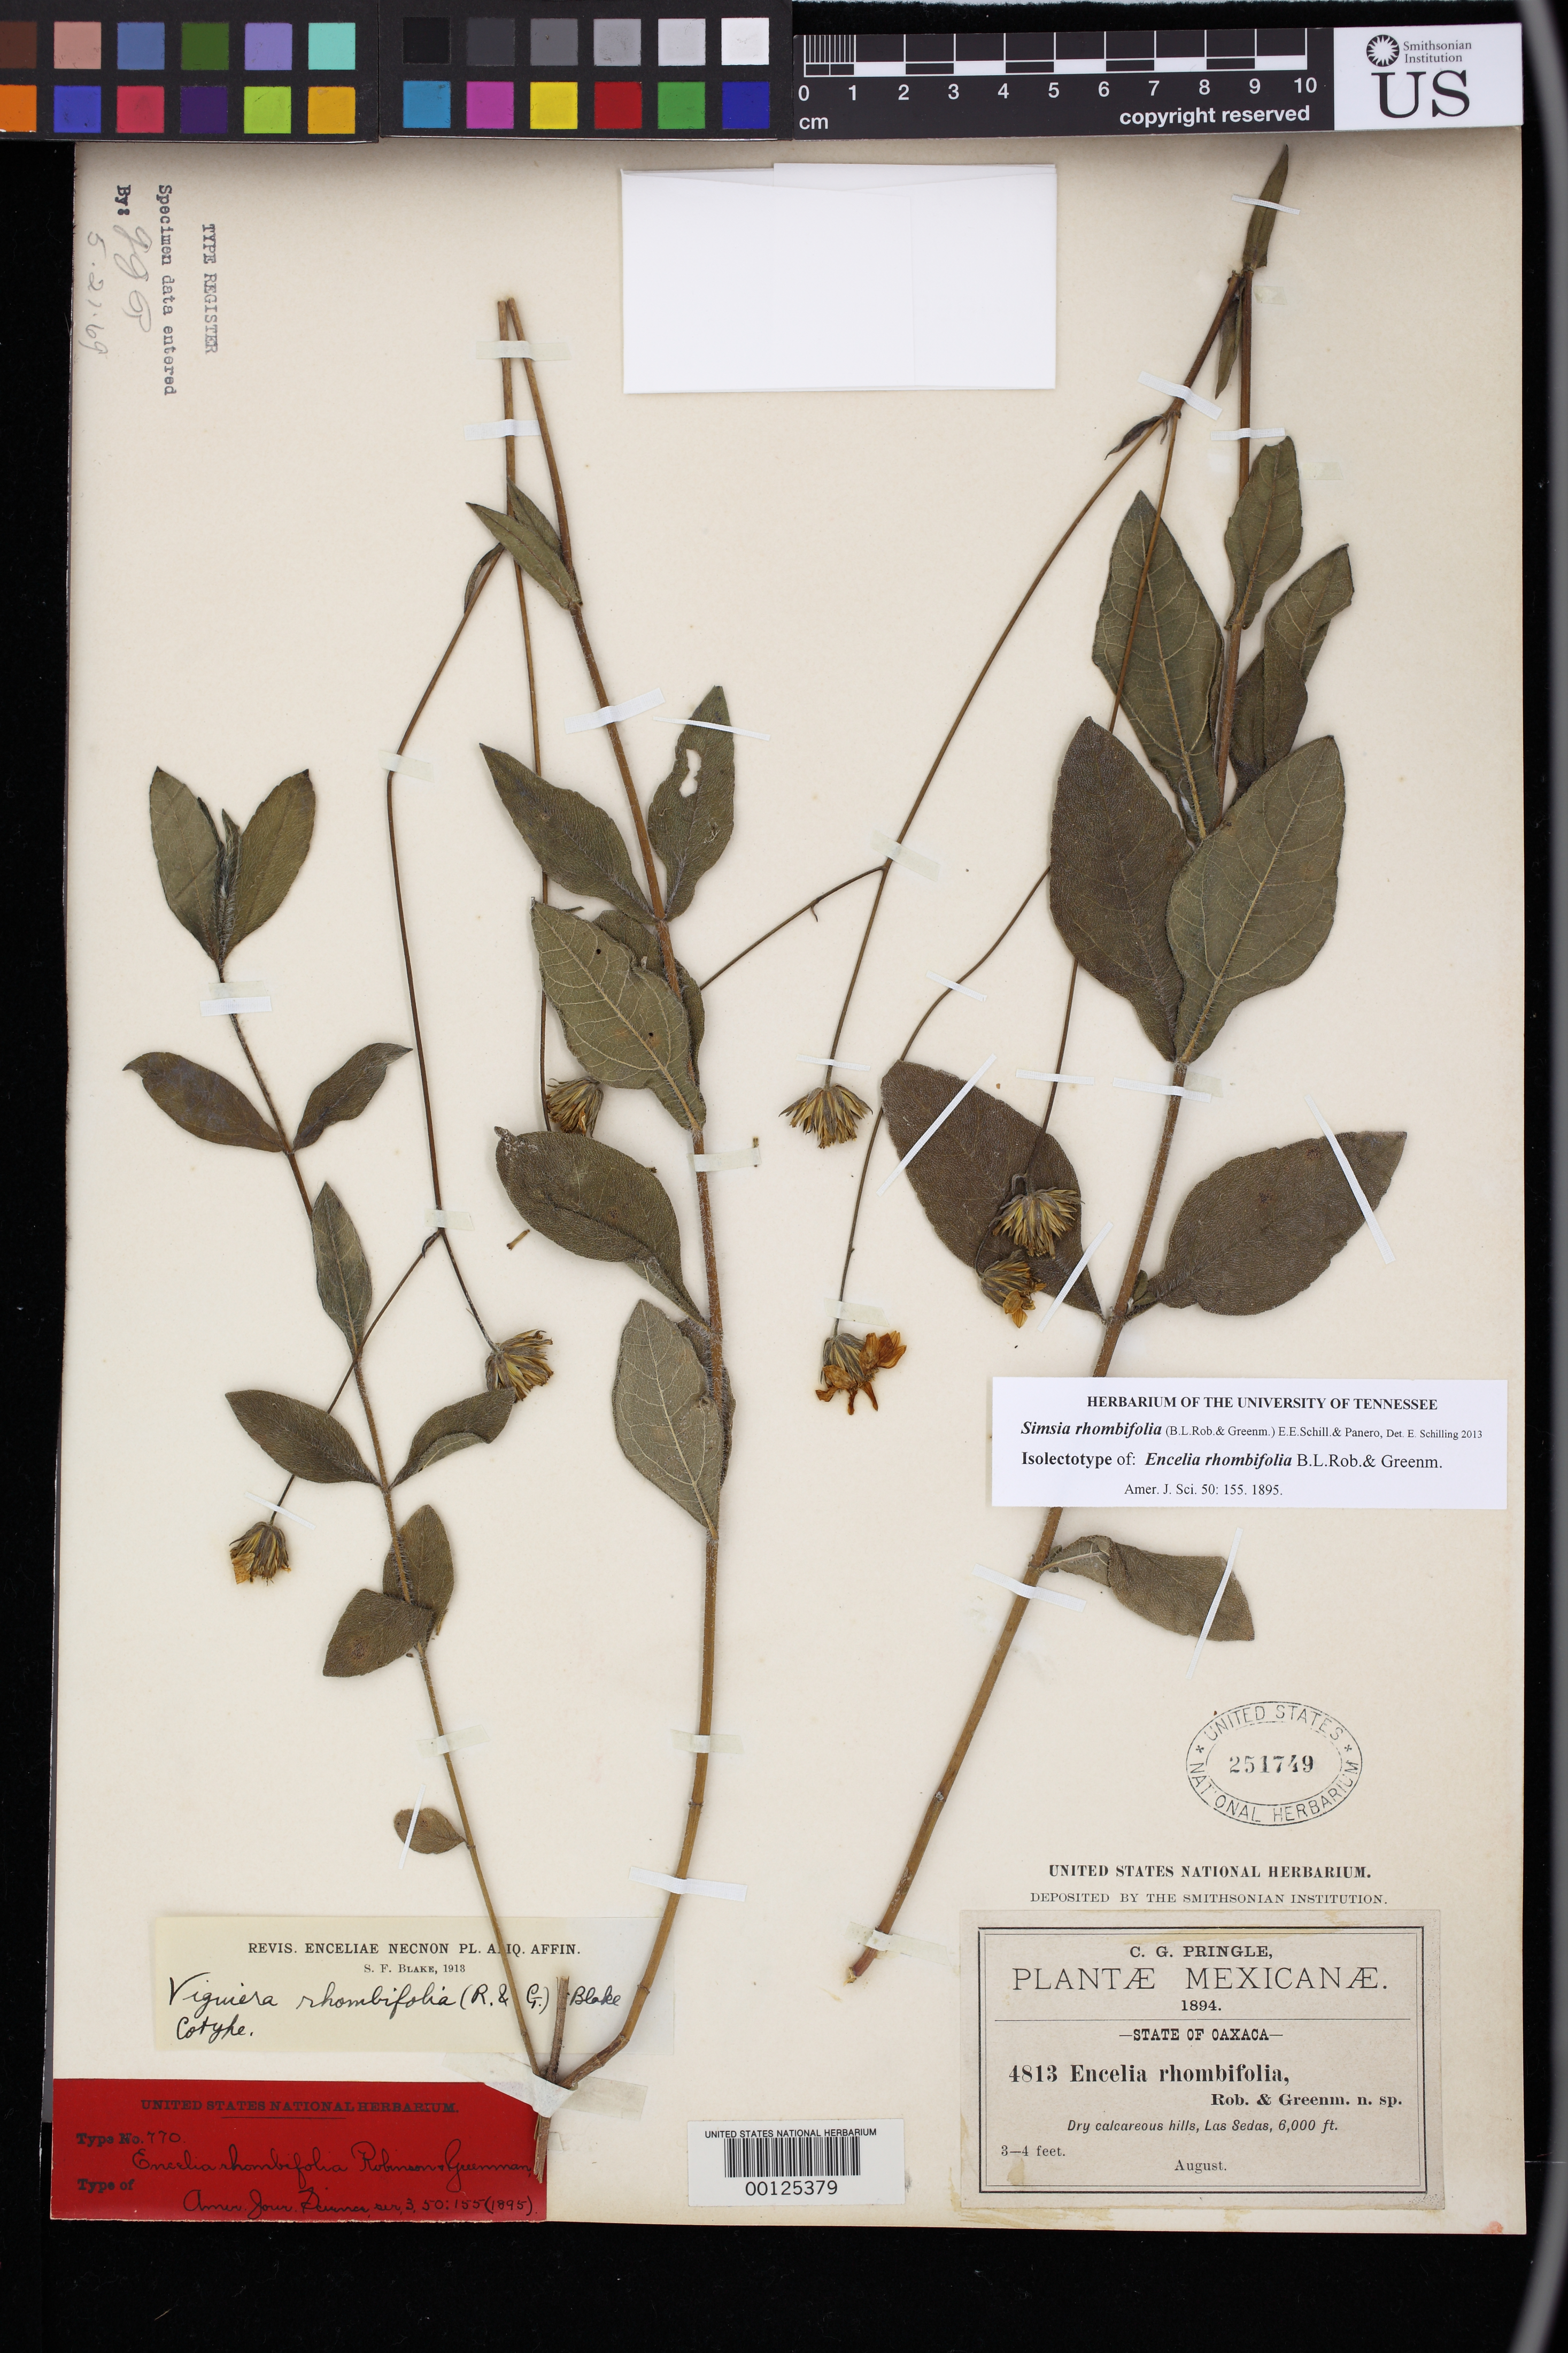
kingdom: Plantae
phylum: Tracheophyta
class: Magnoliopsida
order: Asterales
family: Asteraceae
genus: Encelia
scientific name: Encelia rhombifolia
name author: B.L. Rob. & Greenm.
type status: Isotype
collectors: C. G. Pringle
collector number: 4813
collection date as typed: Aug 1894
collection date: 1894-08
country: Mexico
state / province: Oaxaca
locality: Las Sedas.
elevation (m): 1829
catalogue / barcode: US 251749